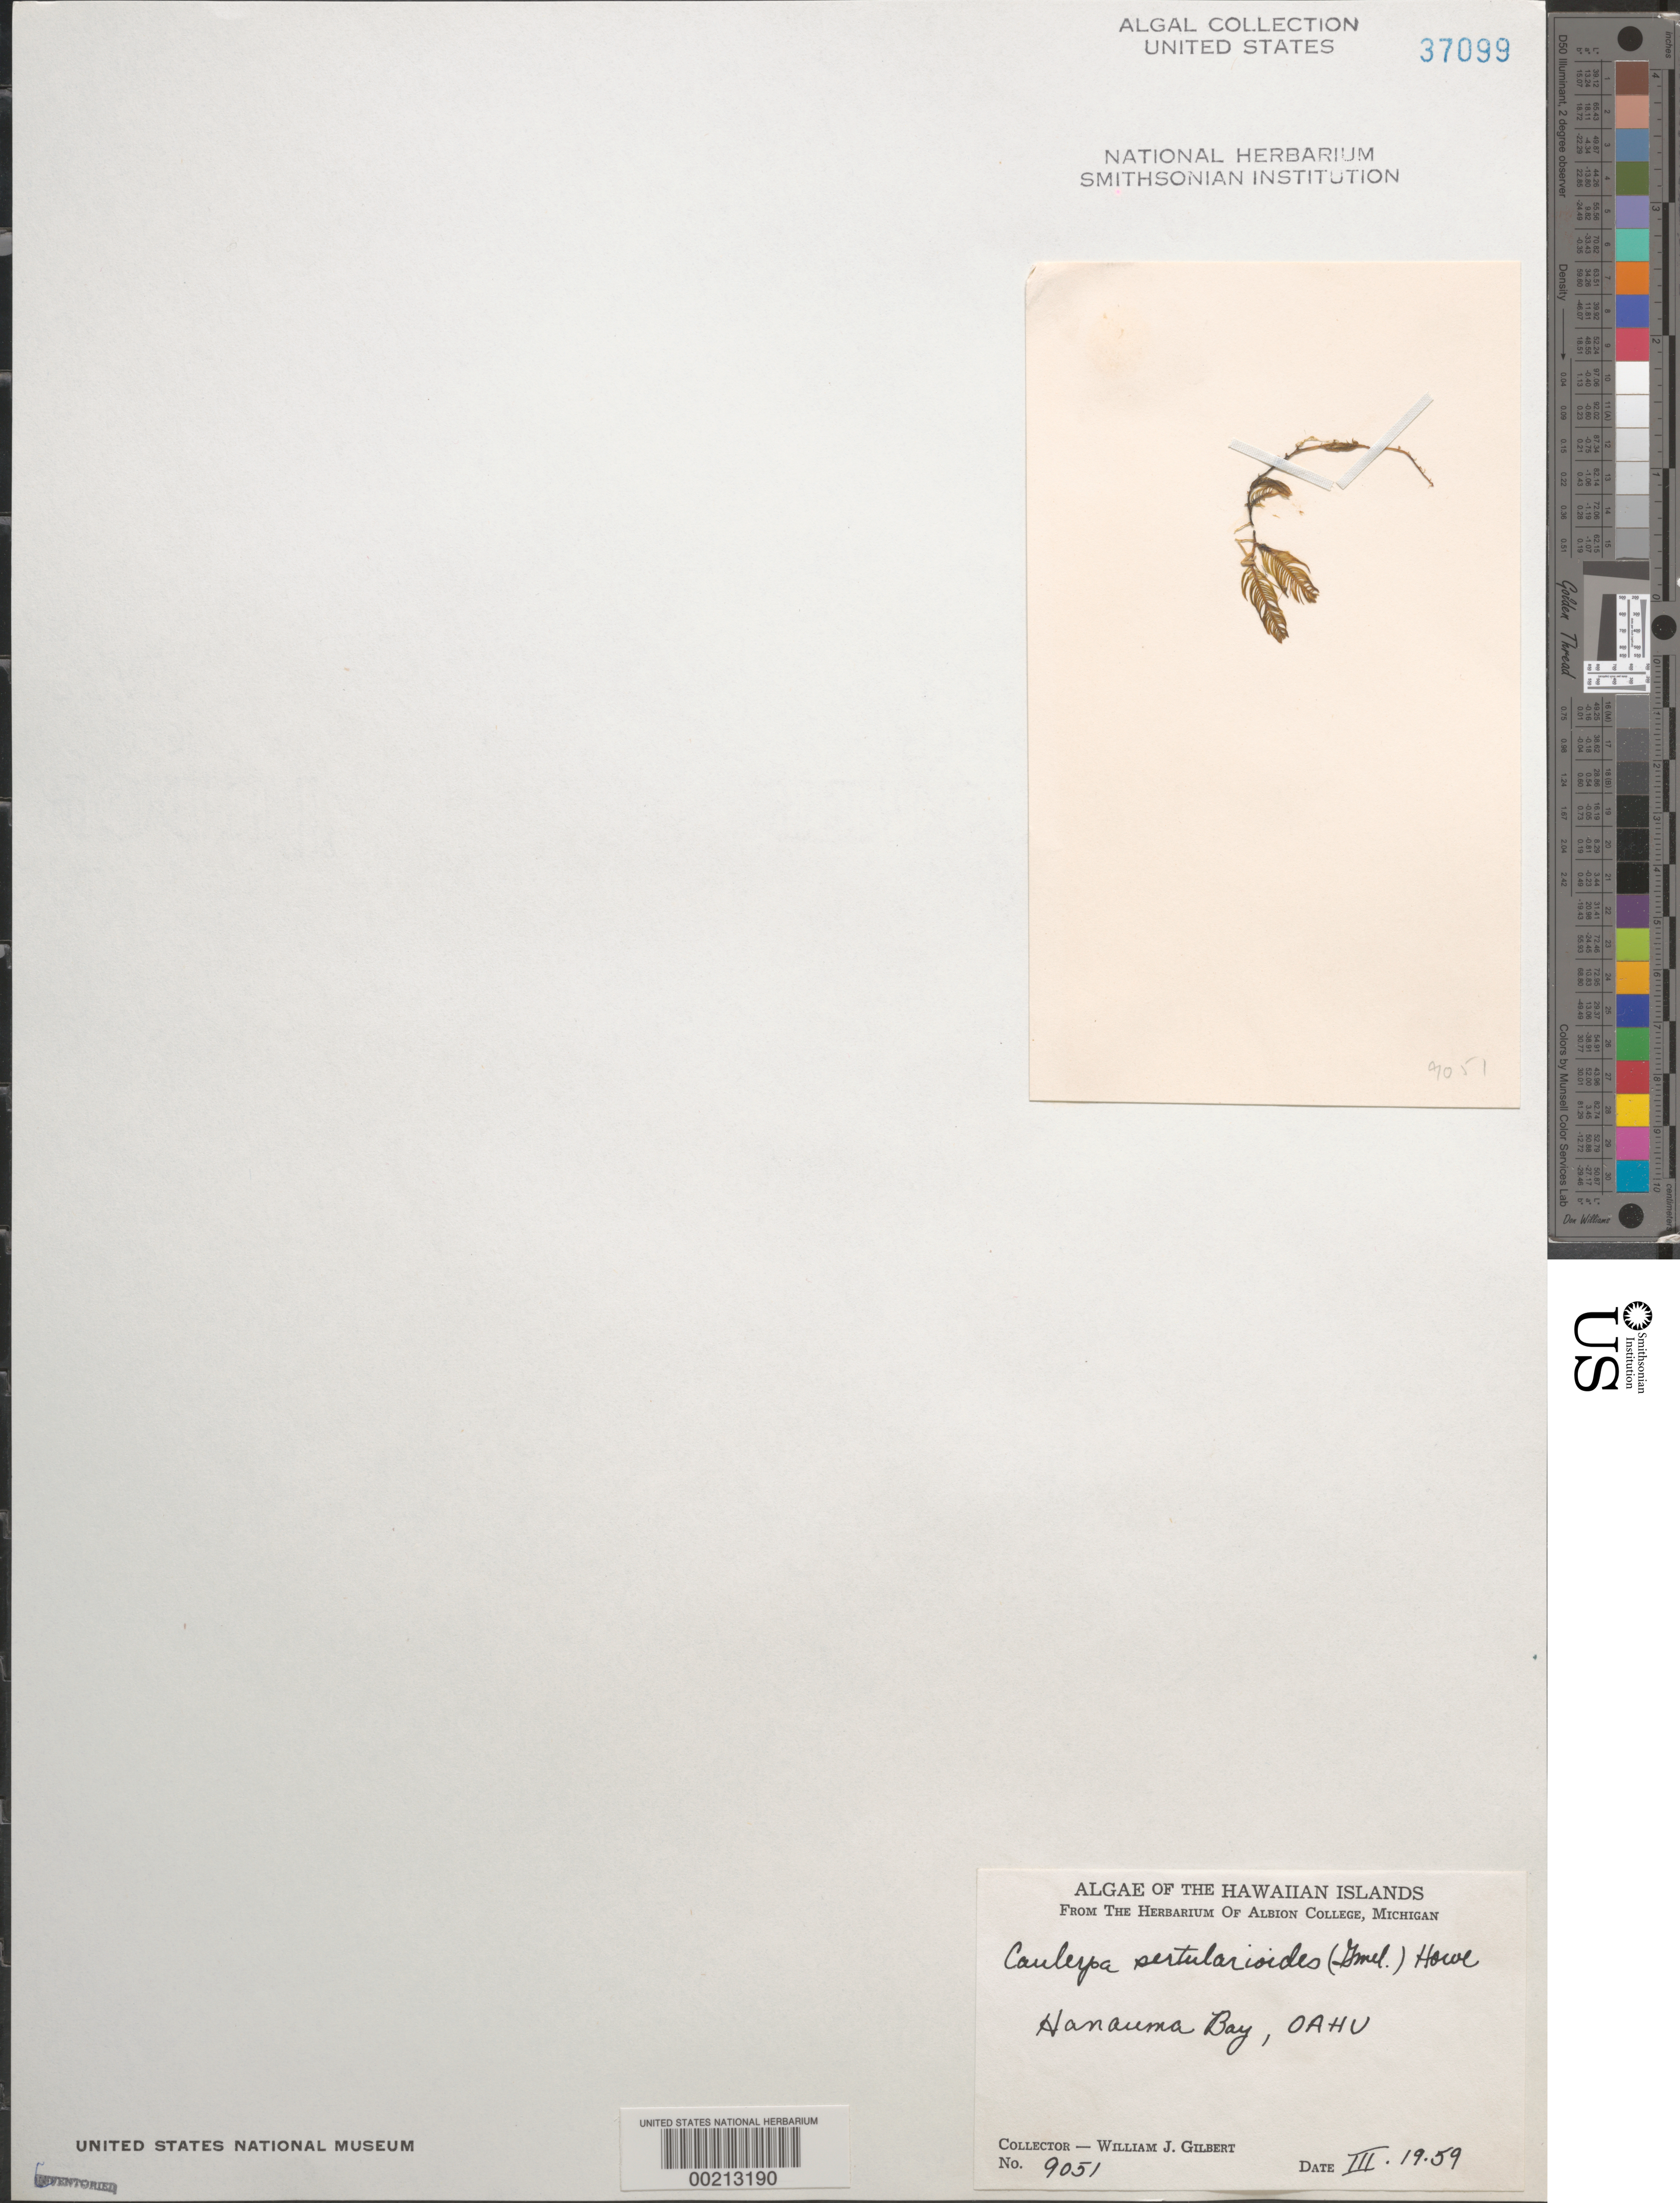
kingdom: Plantae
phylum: Chlorophyta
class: Ulvophyceae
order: Bryopsidales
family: Caulerpaceae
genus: Caulerpa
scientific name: Caulerpa sertularioides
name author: (S.G. Gmel.) M. Howe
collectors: W. J. Gilbert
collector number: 9051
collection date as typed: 19 Mar 1959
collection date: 1959-03-19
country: United States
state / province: Hawaii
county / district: Honolulu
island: Oahu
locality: Hanauma Bay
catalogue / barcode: US 37099